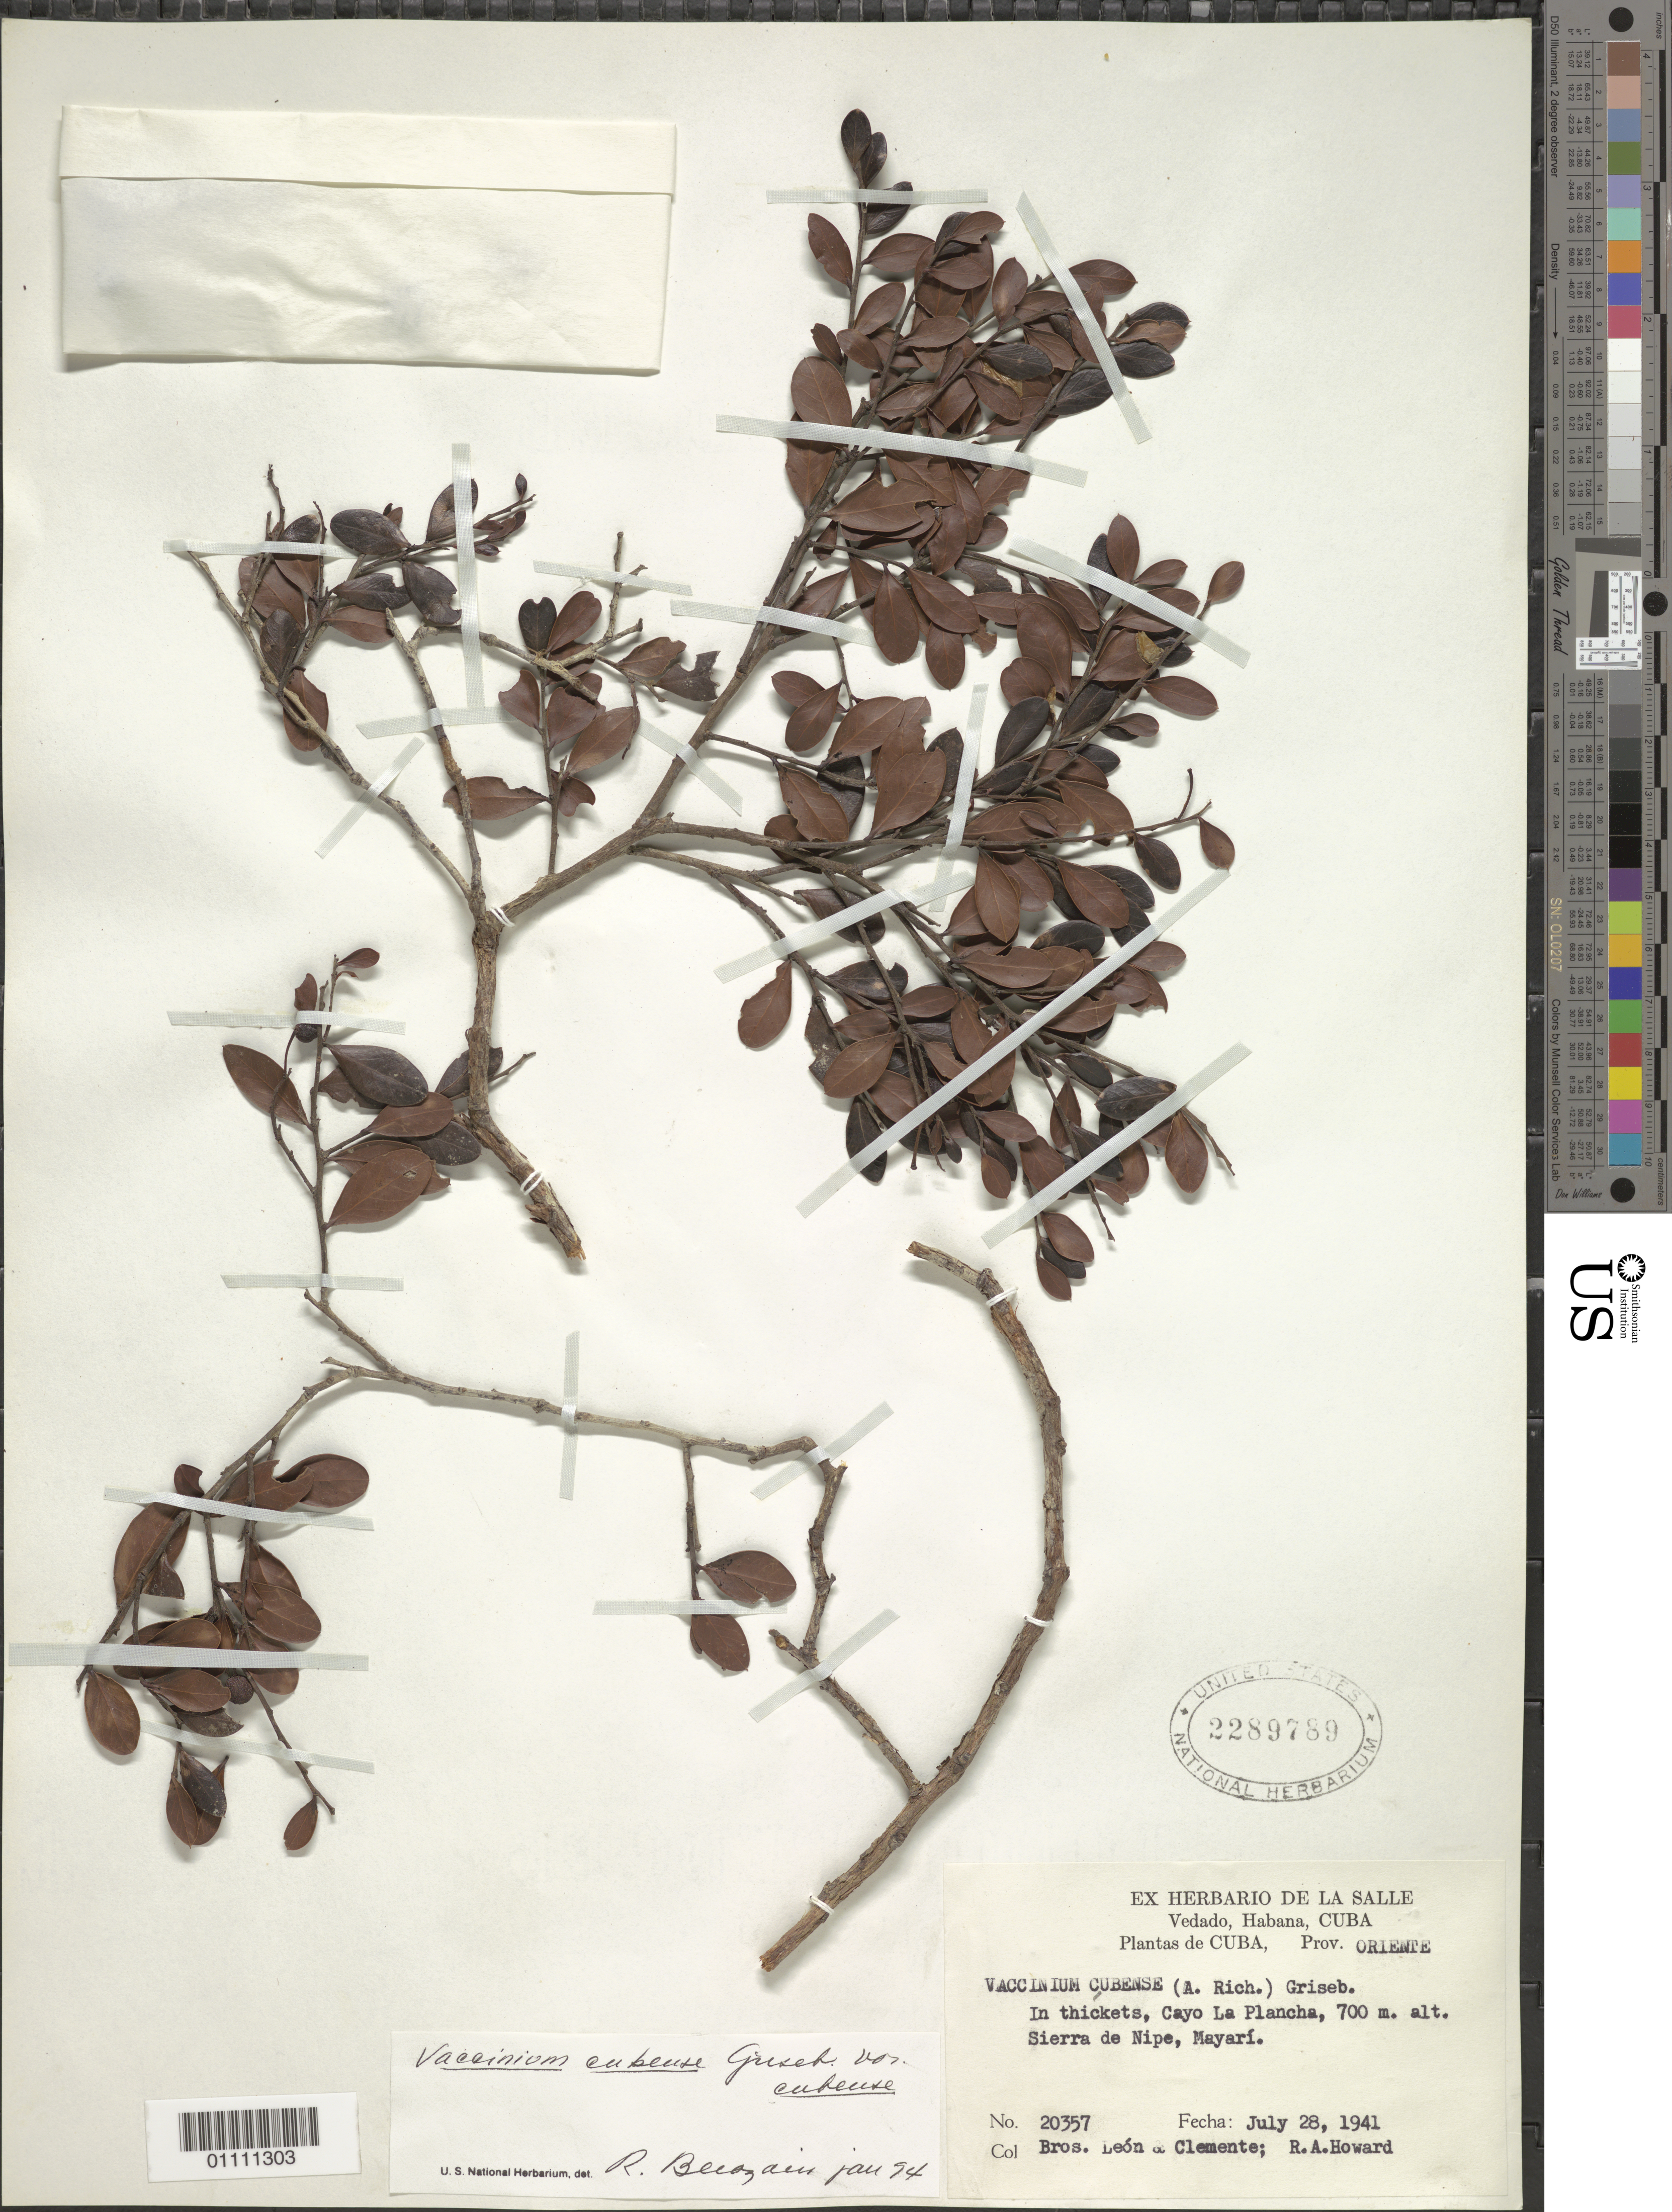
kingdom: Plantae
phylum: Tracheophyta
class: Magnoliopsida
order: Ericales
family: Ericaceae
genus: Vaccinium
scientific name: Vaccinium cubense var. cubense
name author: (A. Rich.) Griseb.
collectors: Bro. León, Bro. Clemente & R. A. Howard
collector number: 20357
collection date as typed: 28 Jul 1941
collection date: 1941-07-28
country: Cuba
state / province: Holguín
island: Cuba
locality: In thickets, Cayo La Plancho, Sierra de Nipe, Mayari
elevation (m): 700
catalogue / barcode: US 2289789